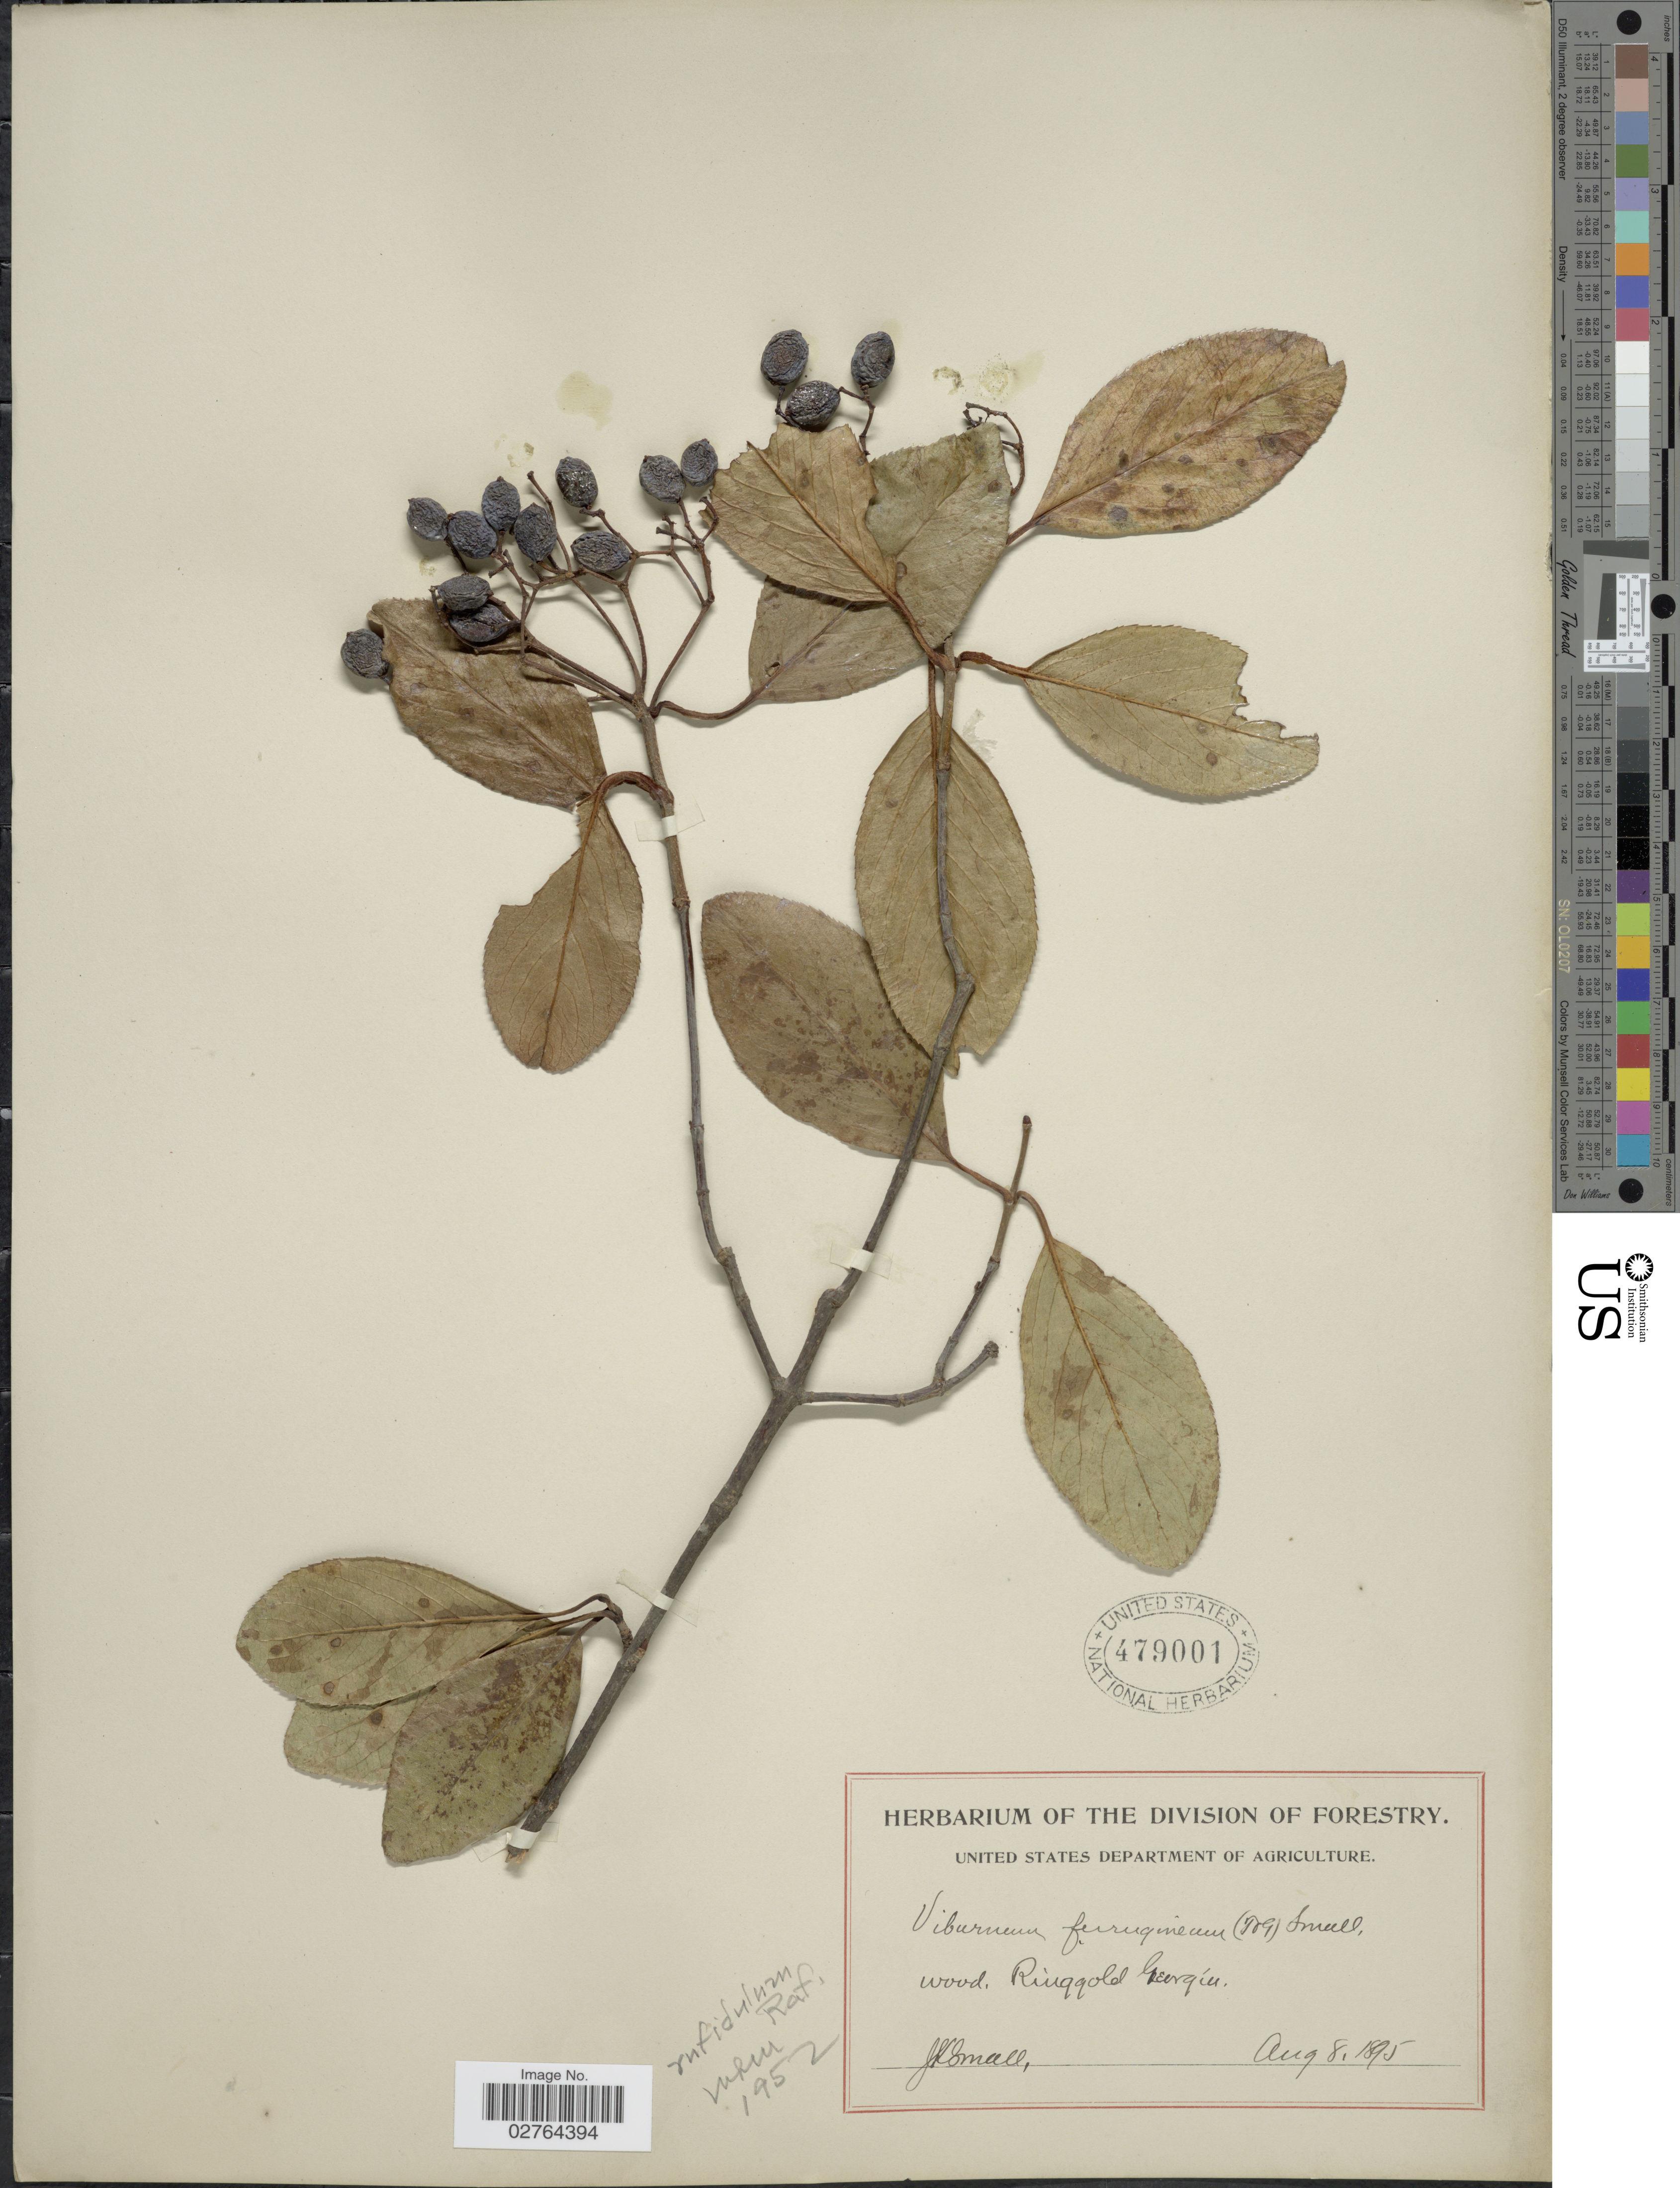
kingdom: Plantae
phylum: Tracheophyta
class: Magnoliopsida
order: Dipsacales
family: Viburnaceae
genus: Viburnum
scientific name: Viburnum rufidulum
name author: Raf.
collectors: J. K. Small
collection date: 1895-08-08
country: United States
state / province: Georgia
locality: Ringgold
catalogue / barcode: US 479001